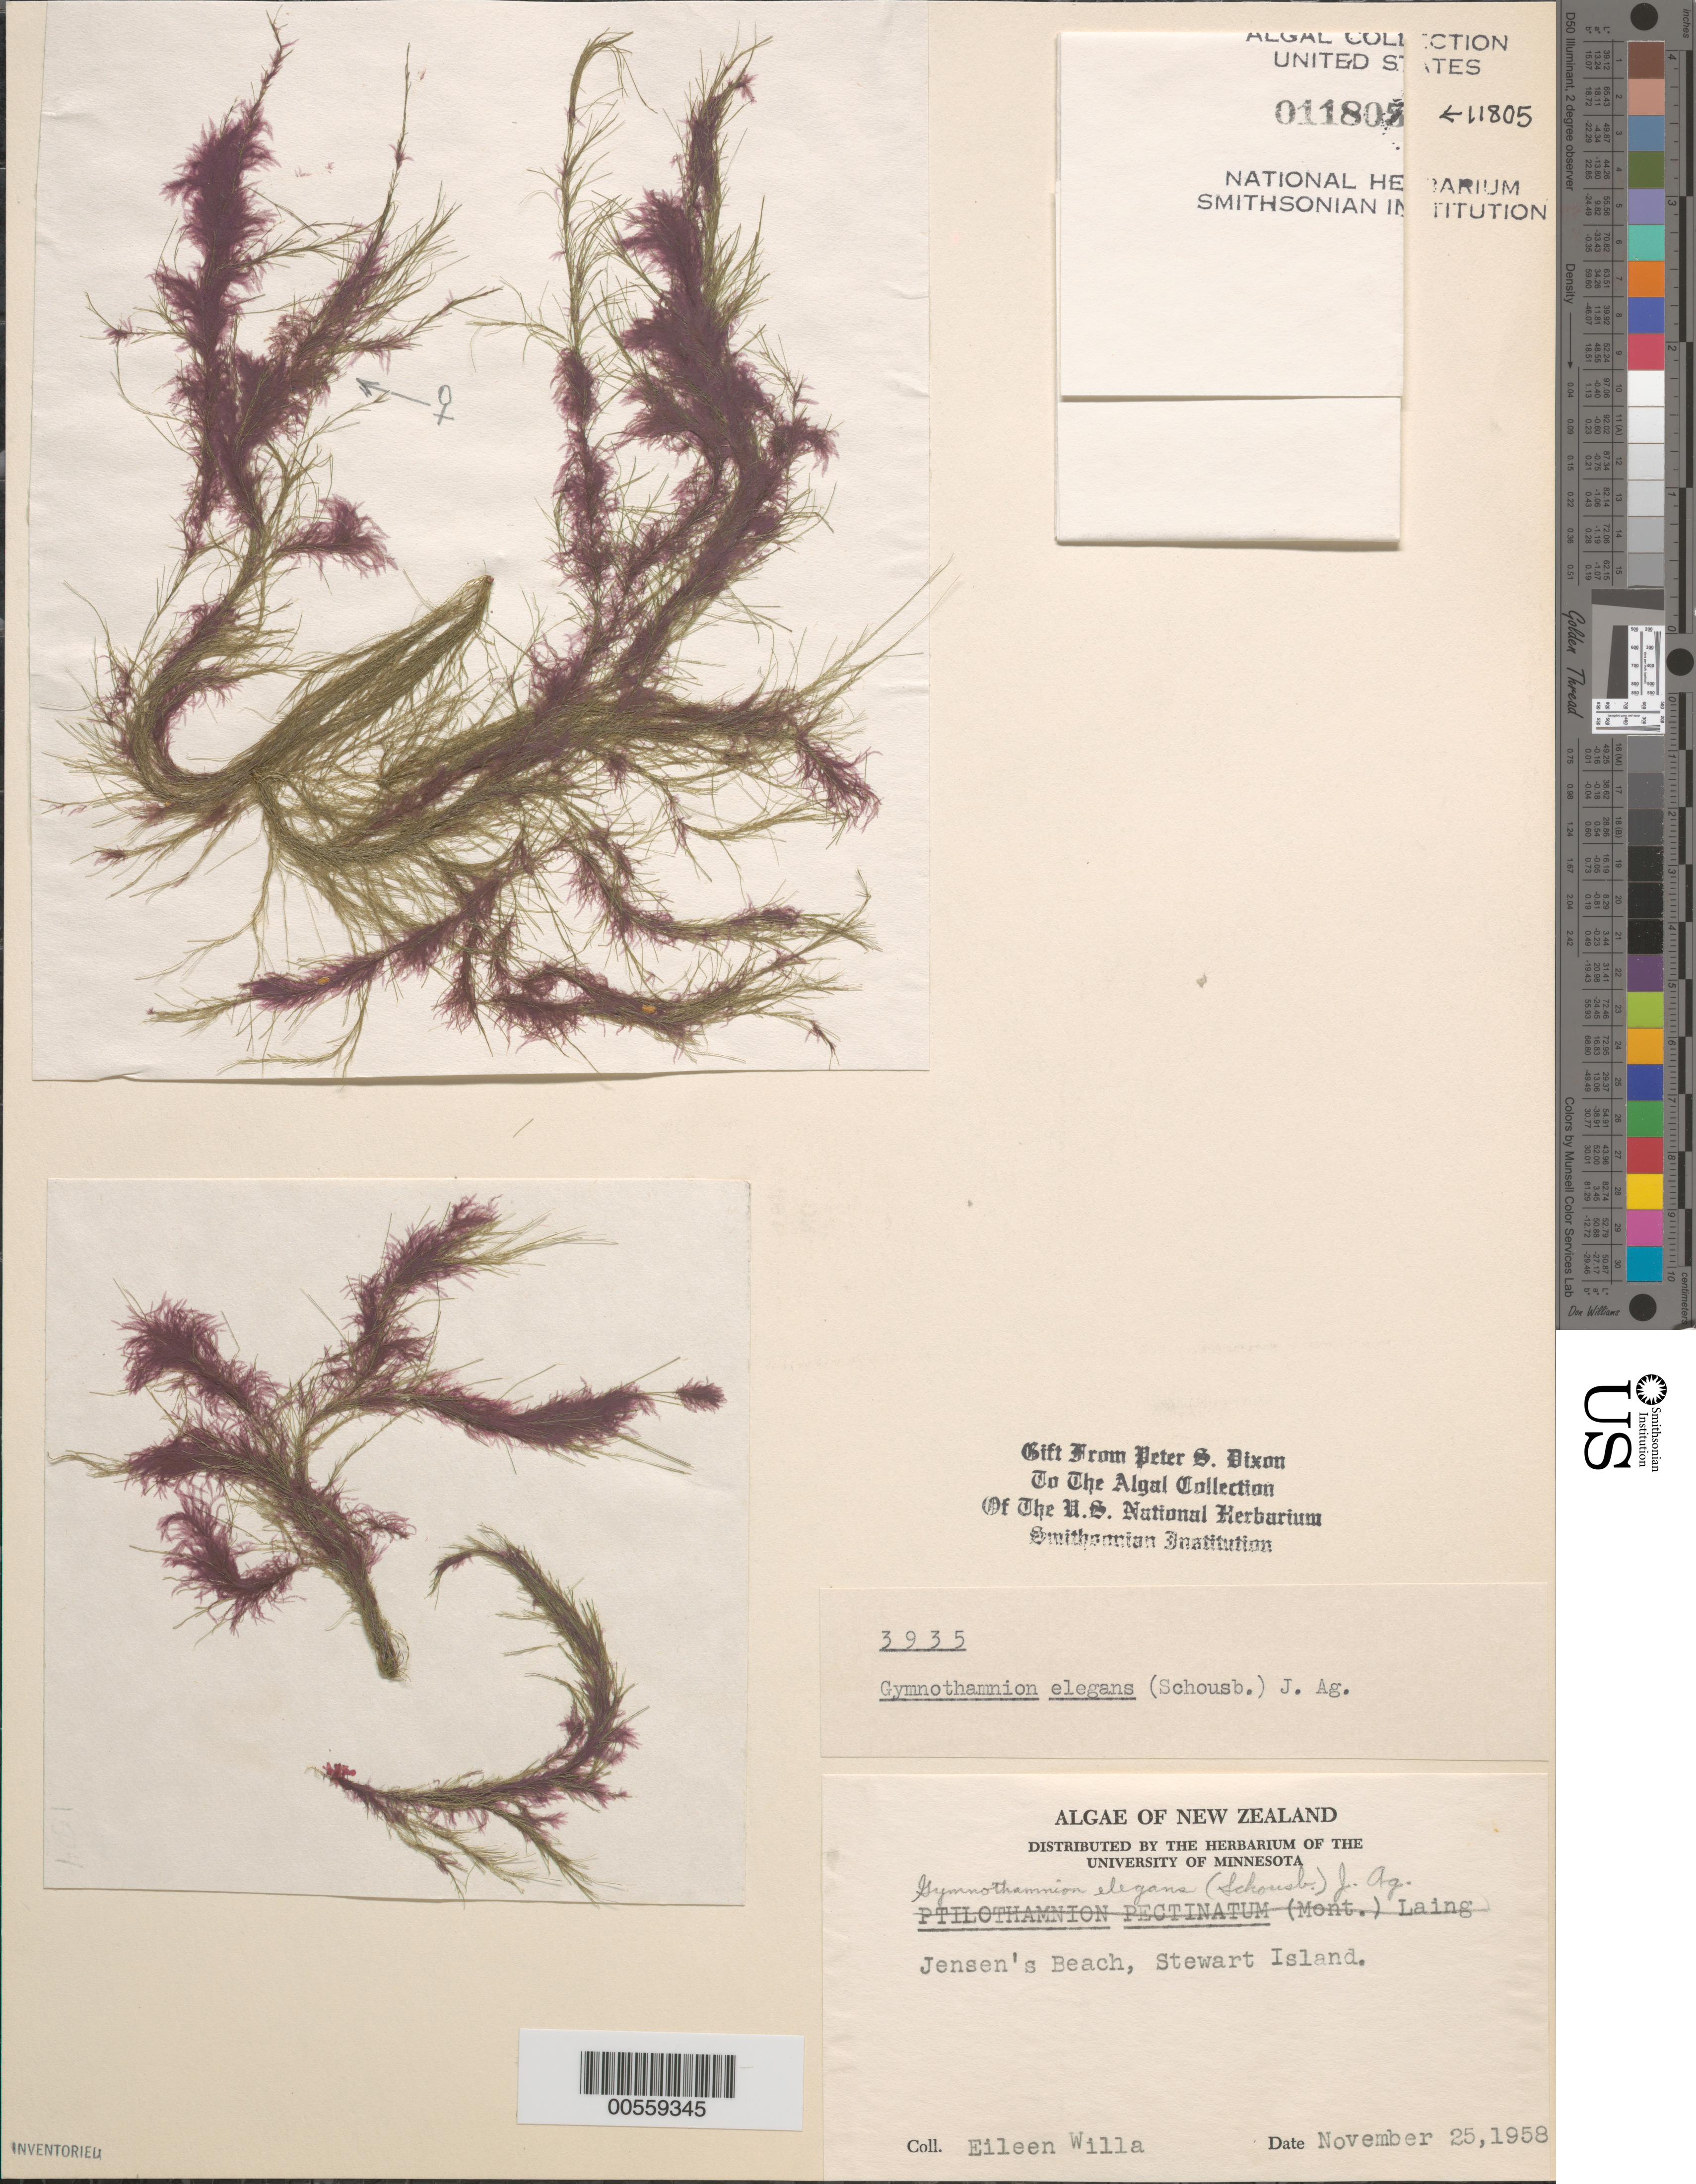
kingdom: Plantae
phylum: Rhodophyta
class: Florideophyceae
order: Ceramiales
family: Ceramiaceae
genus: Gymnothamnion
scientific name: Gymnothamnion elegans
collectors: E. Willa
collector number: PSD 3935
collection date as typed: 25 Nov 1958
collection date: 1958-11-25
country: New Zealand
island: Stewart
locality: Jensen's beach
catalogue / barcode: US 11805